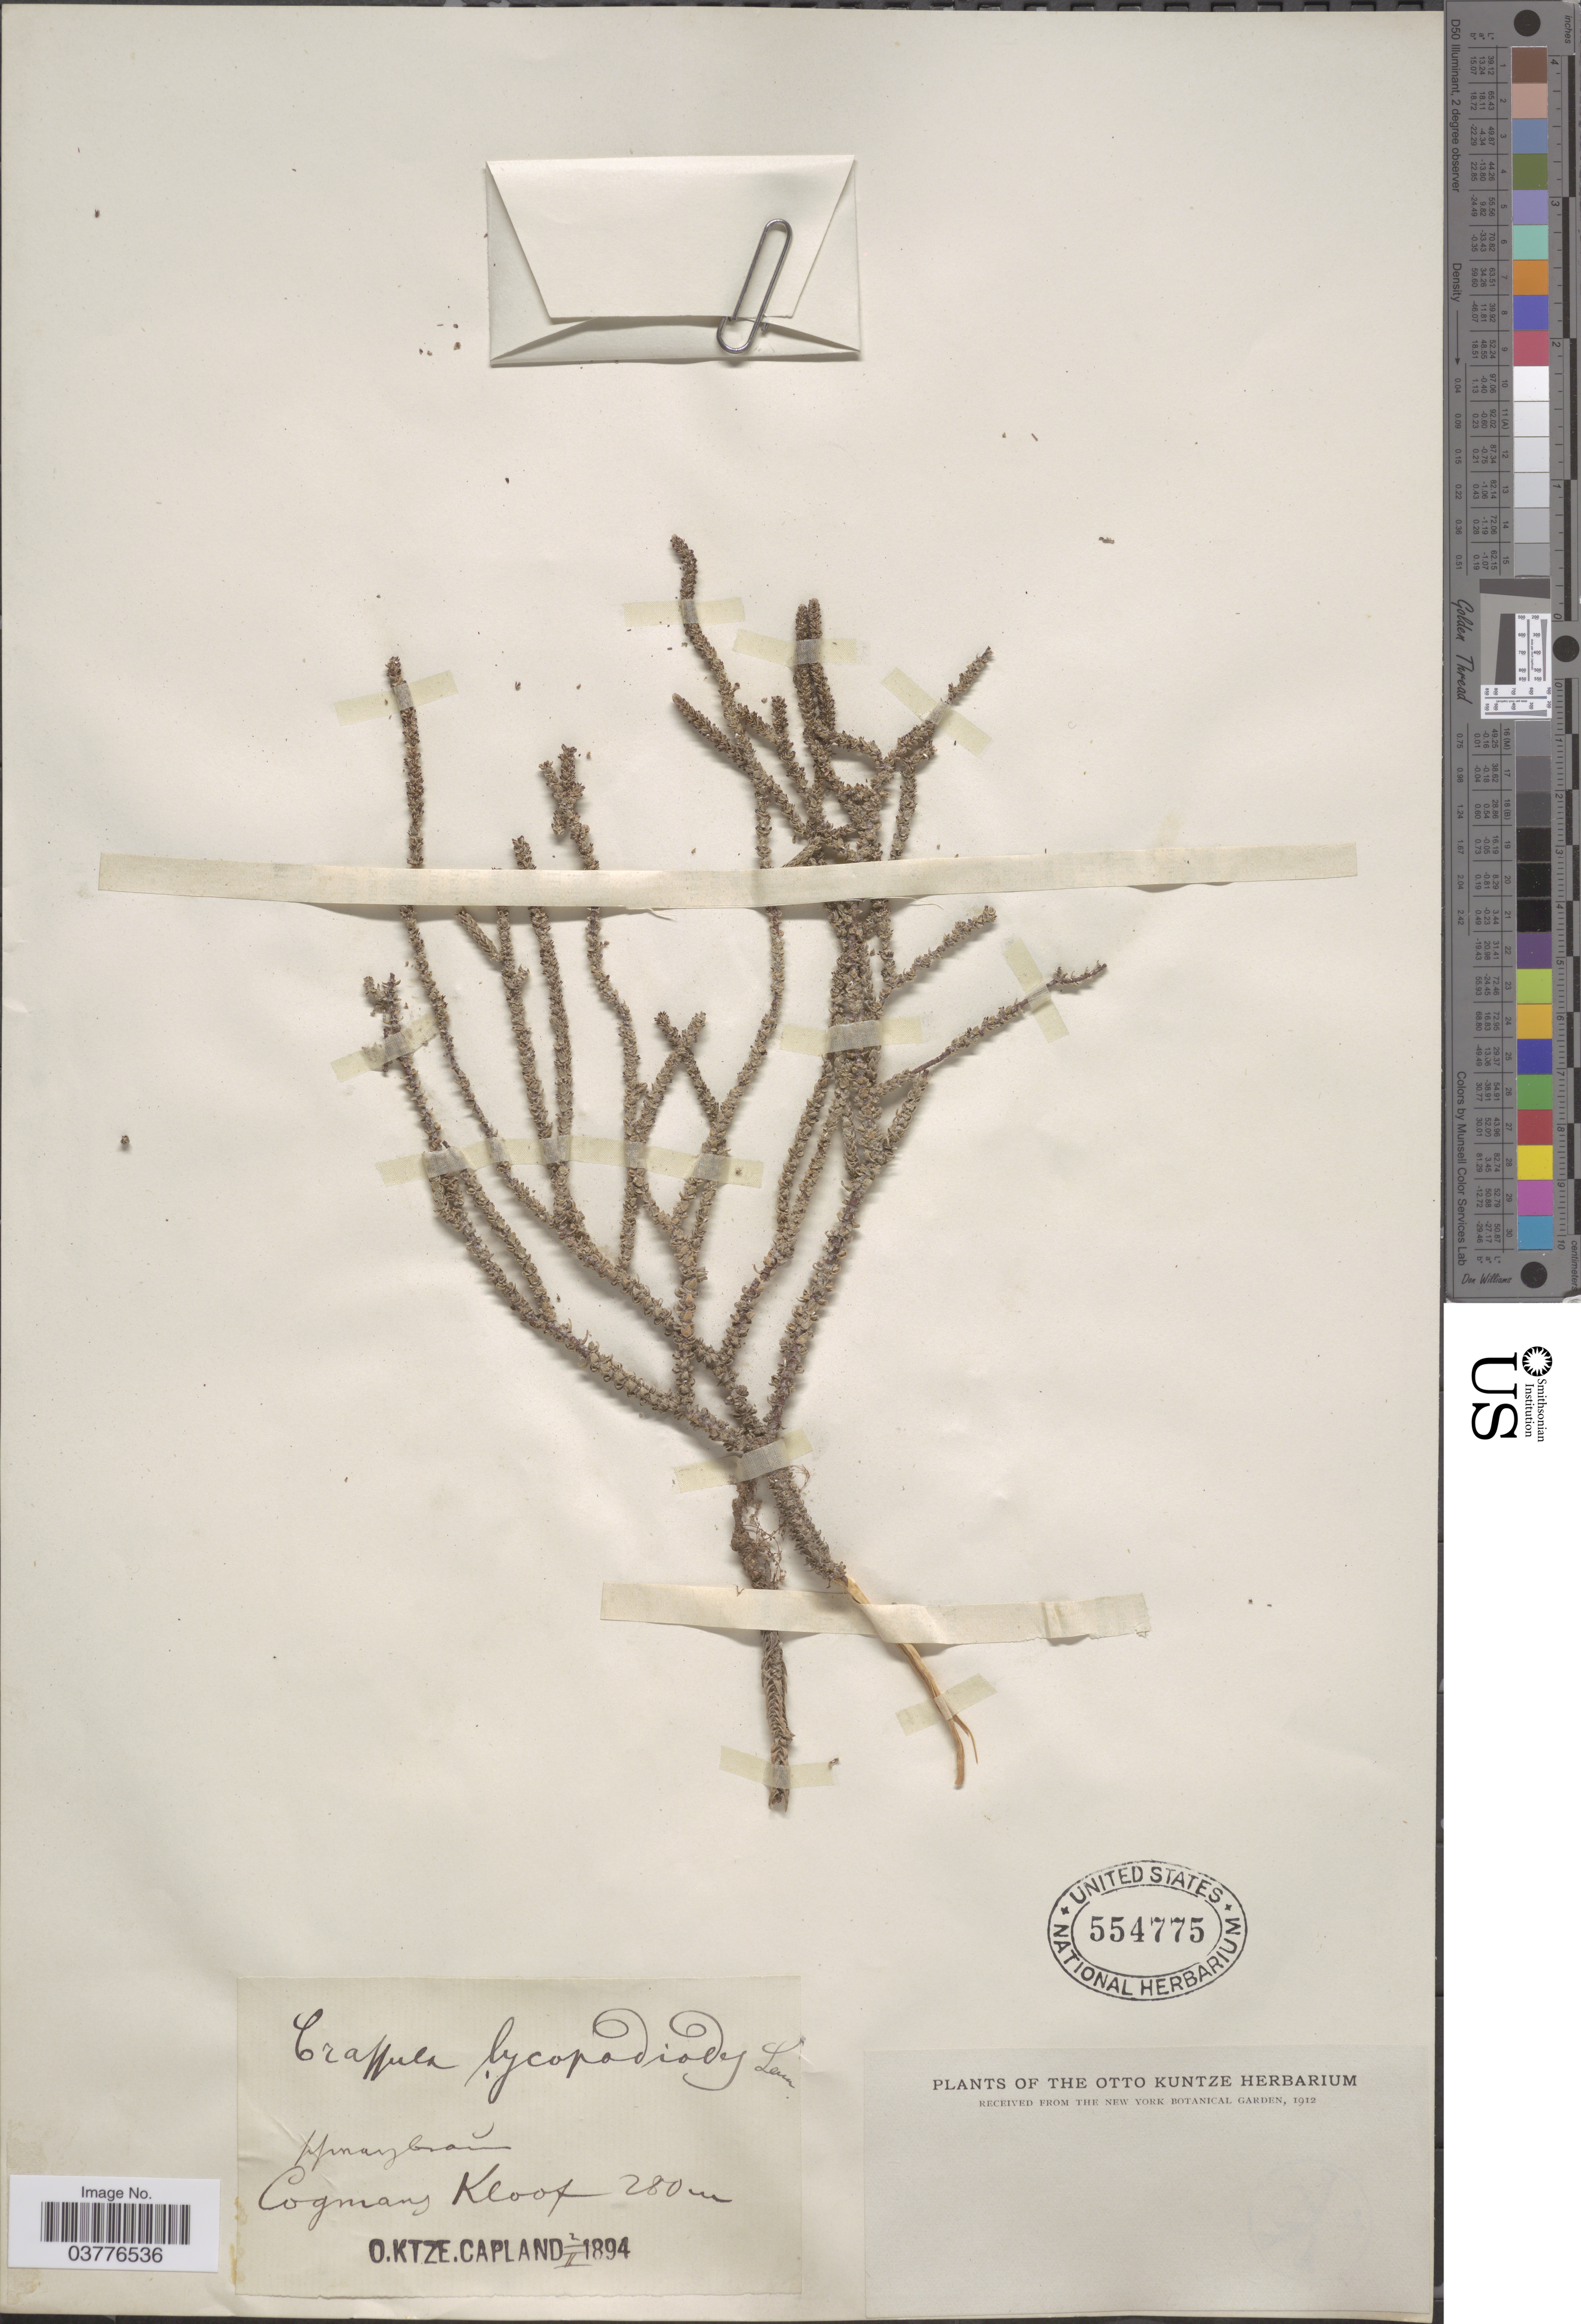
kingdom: Plantae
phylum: Tracheophyta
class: Magnoliopsida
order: Saxifragales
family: Crassulaceae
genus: Crassula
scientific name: Crassula muscosa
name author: L.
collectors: C.E.O. Kuntze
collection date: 1894-02-02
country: South Africa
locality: Cogmans Kloof.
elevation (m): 280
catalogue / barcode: US 554775